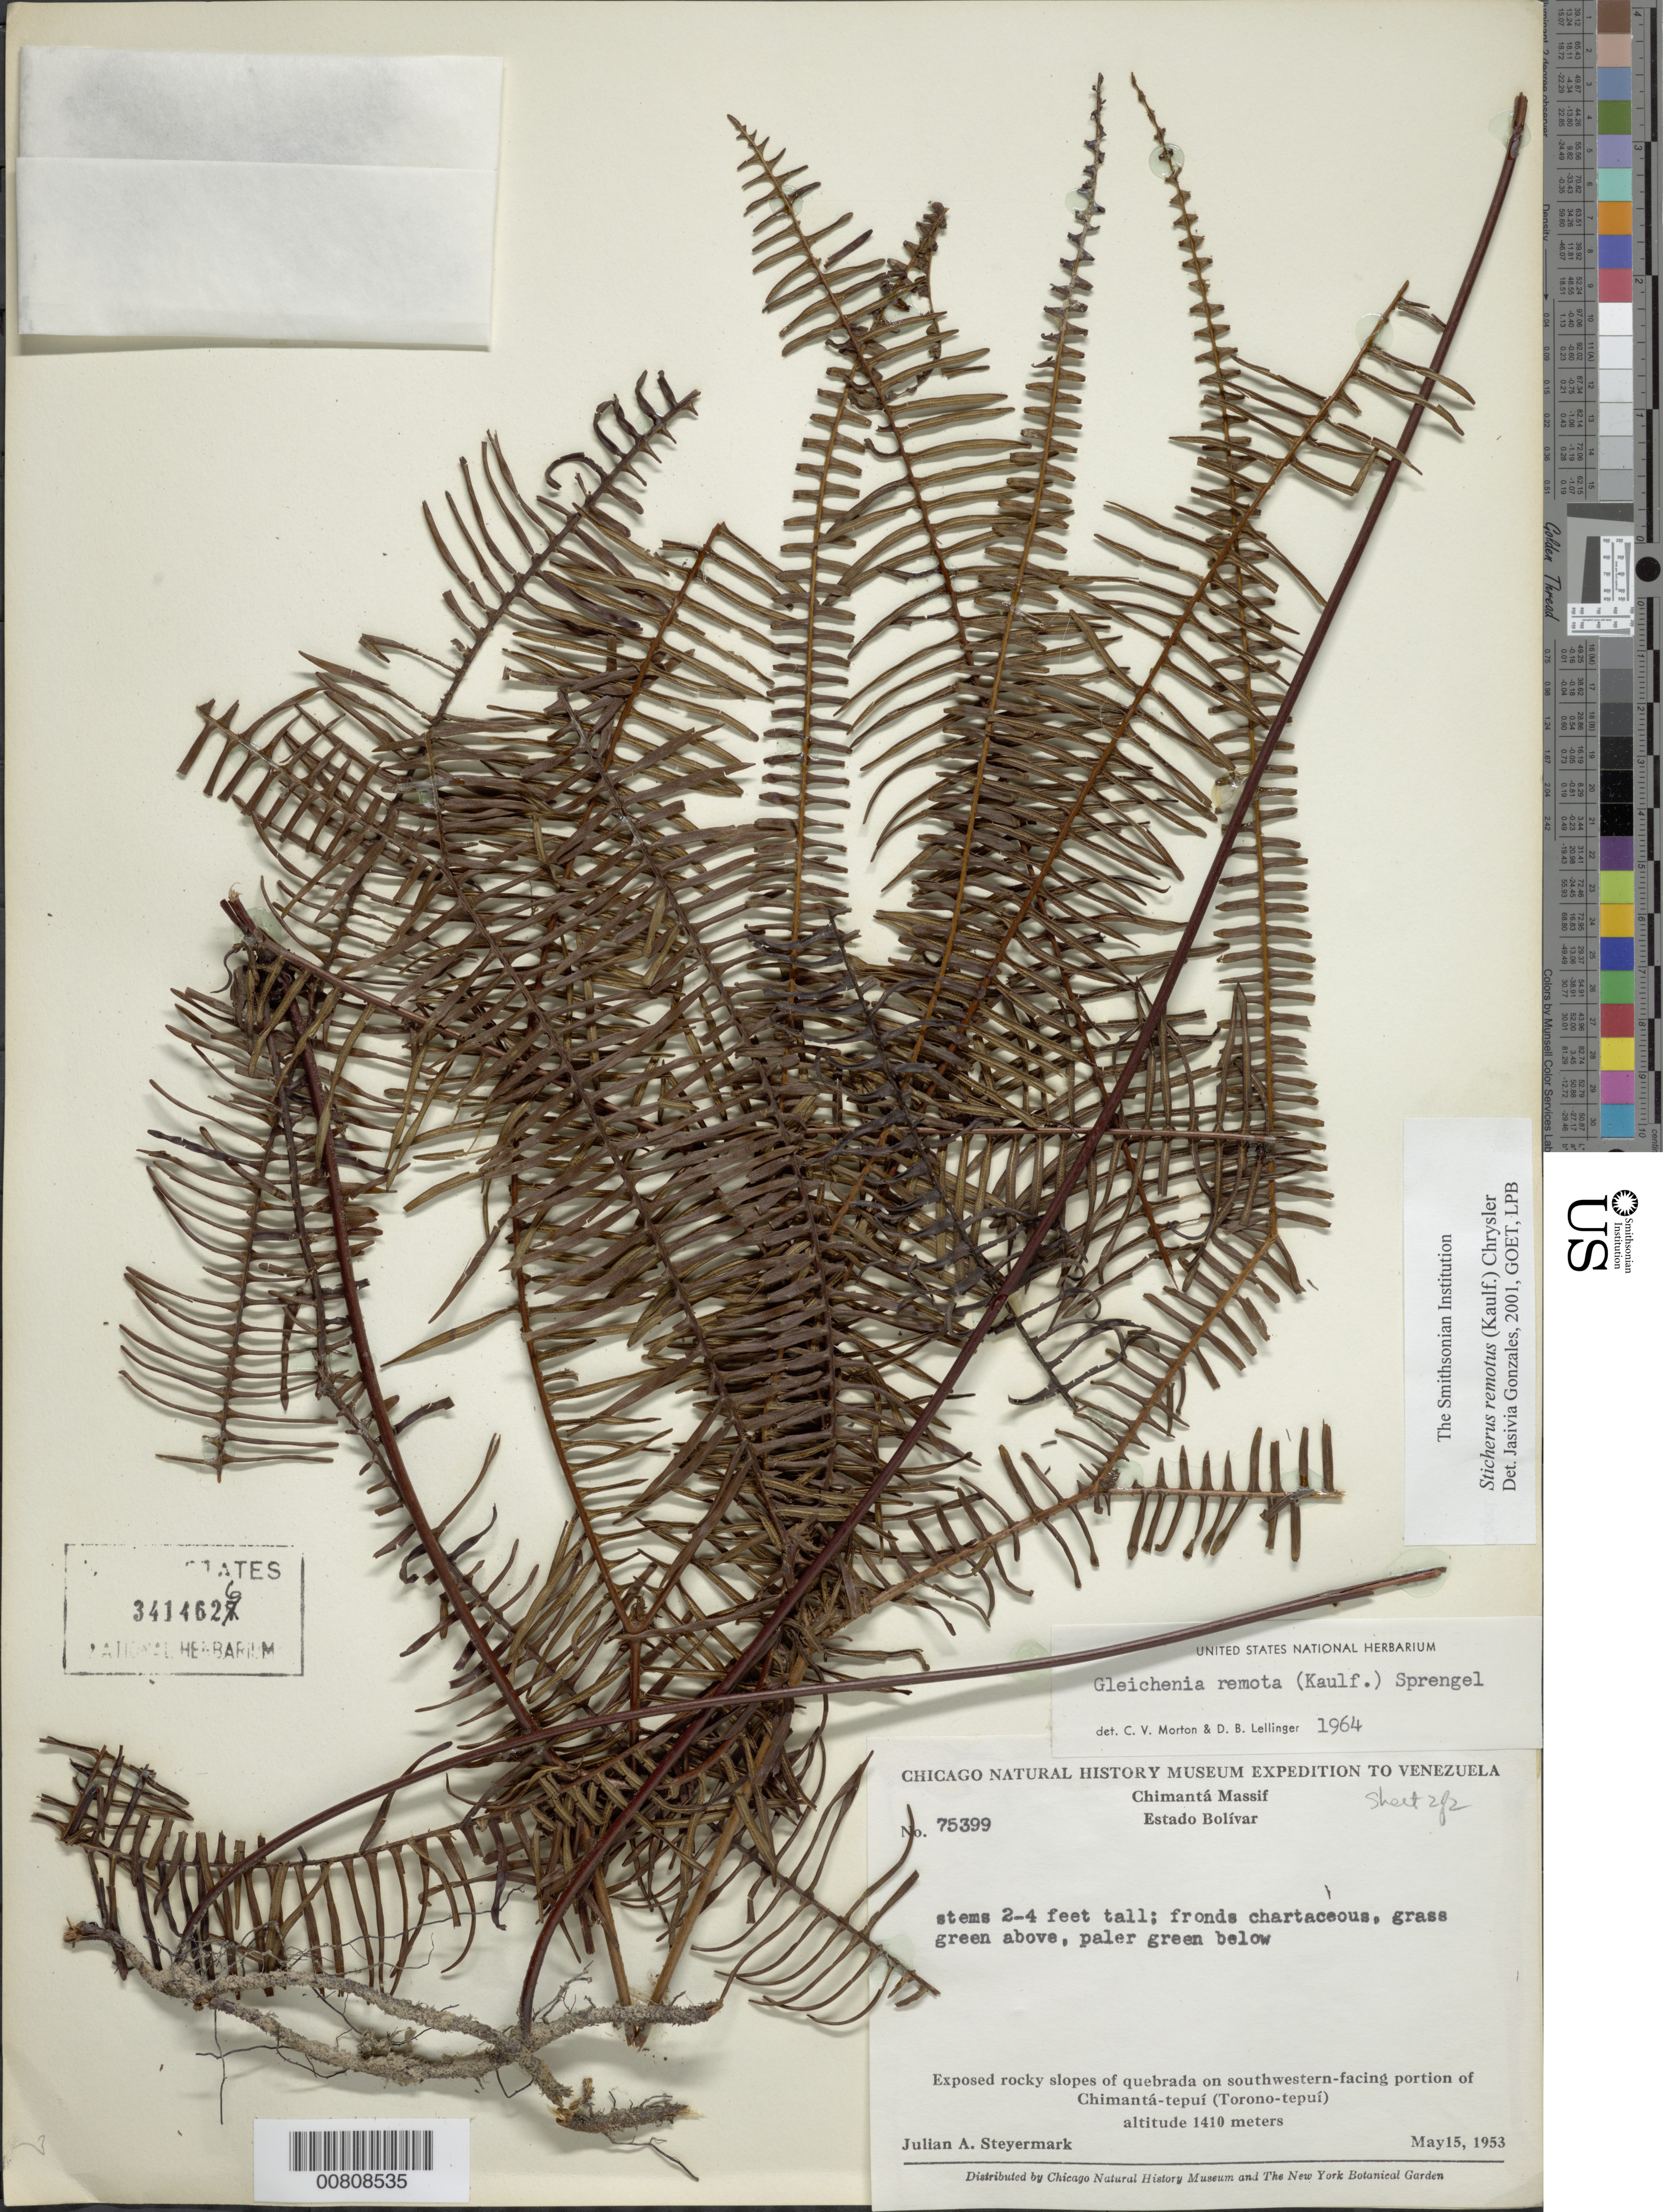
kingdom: Plantae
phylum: Tracheophyta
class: Polypodiopsida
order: Gleicheniales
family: Gleicheniaceae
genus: Sticherus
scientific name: Sticherus remotus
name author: (Kaulf.) Chrysler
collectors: J. Steyermark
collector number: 75399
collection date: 1953-05-15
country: Venezuela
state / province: Bolivar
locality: Chimantá Massif, Exposed rocky slopes of quebrada on southwestern-facing portion of Chimantá-tepuí (Toronto-tepuí)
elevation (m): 1410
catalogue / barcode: US 3414626